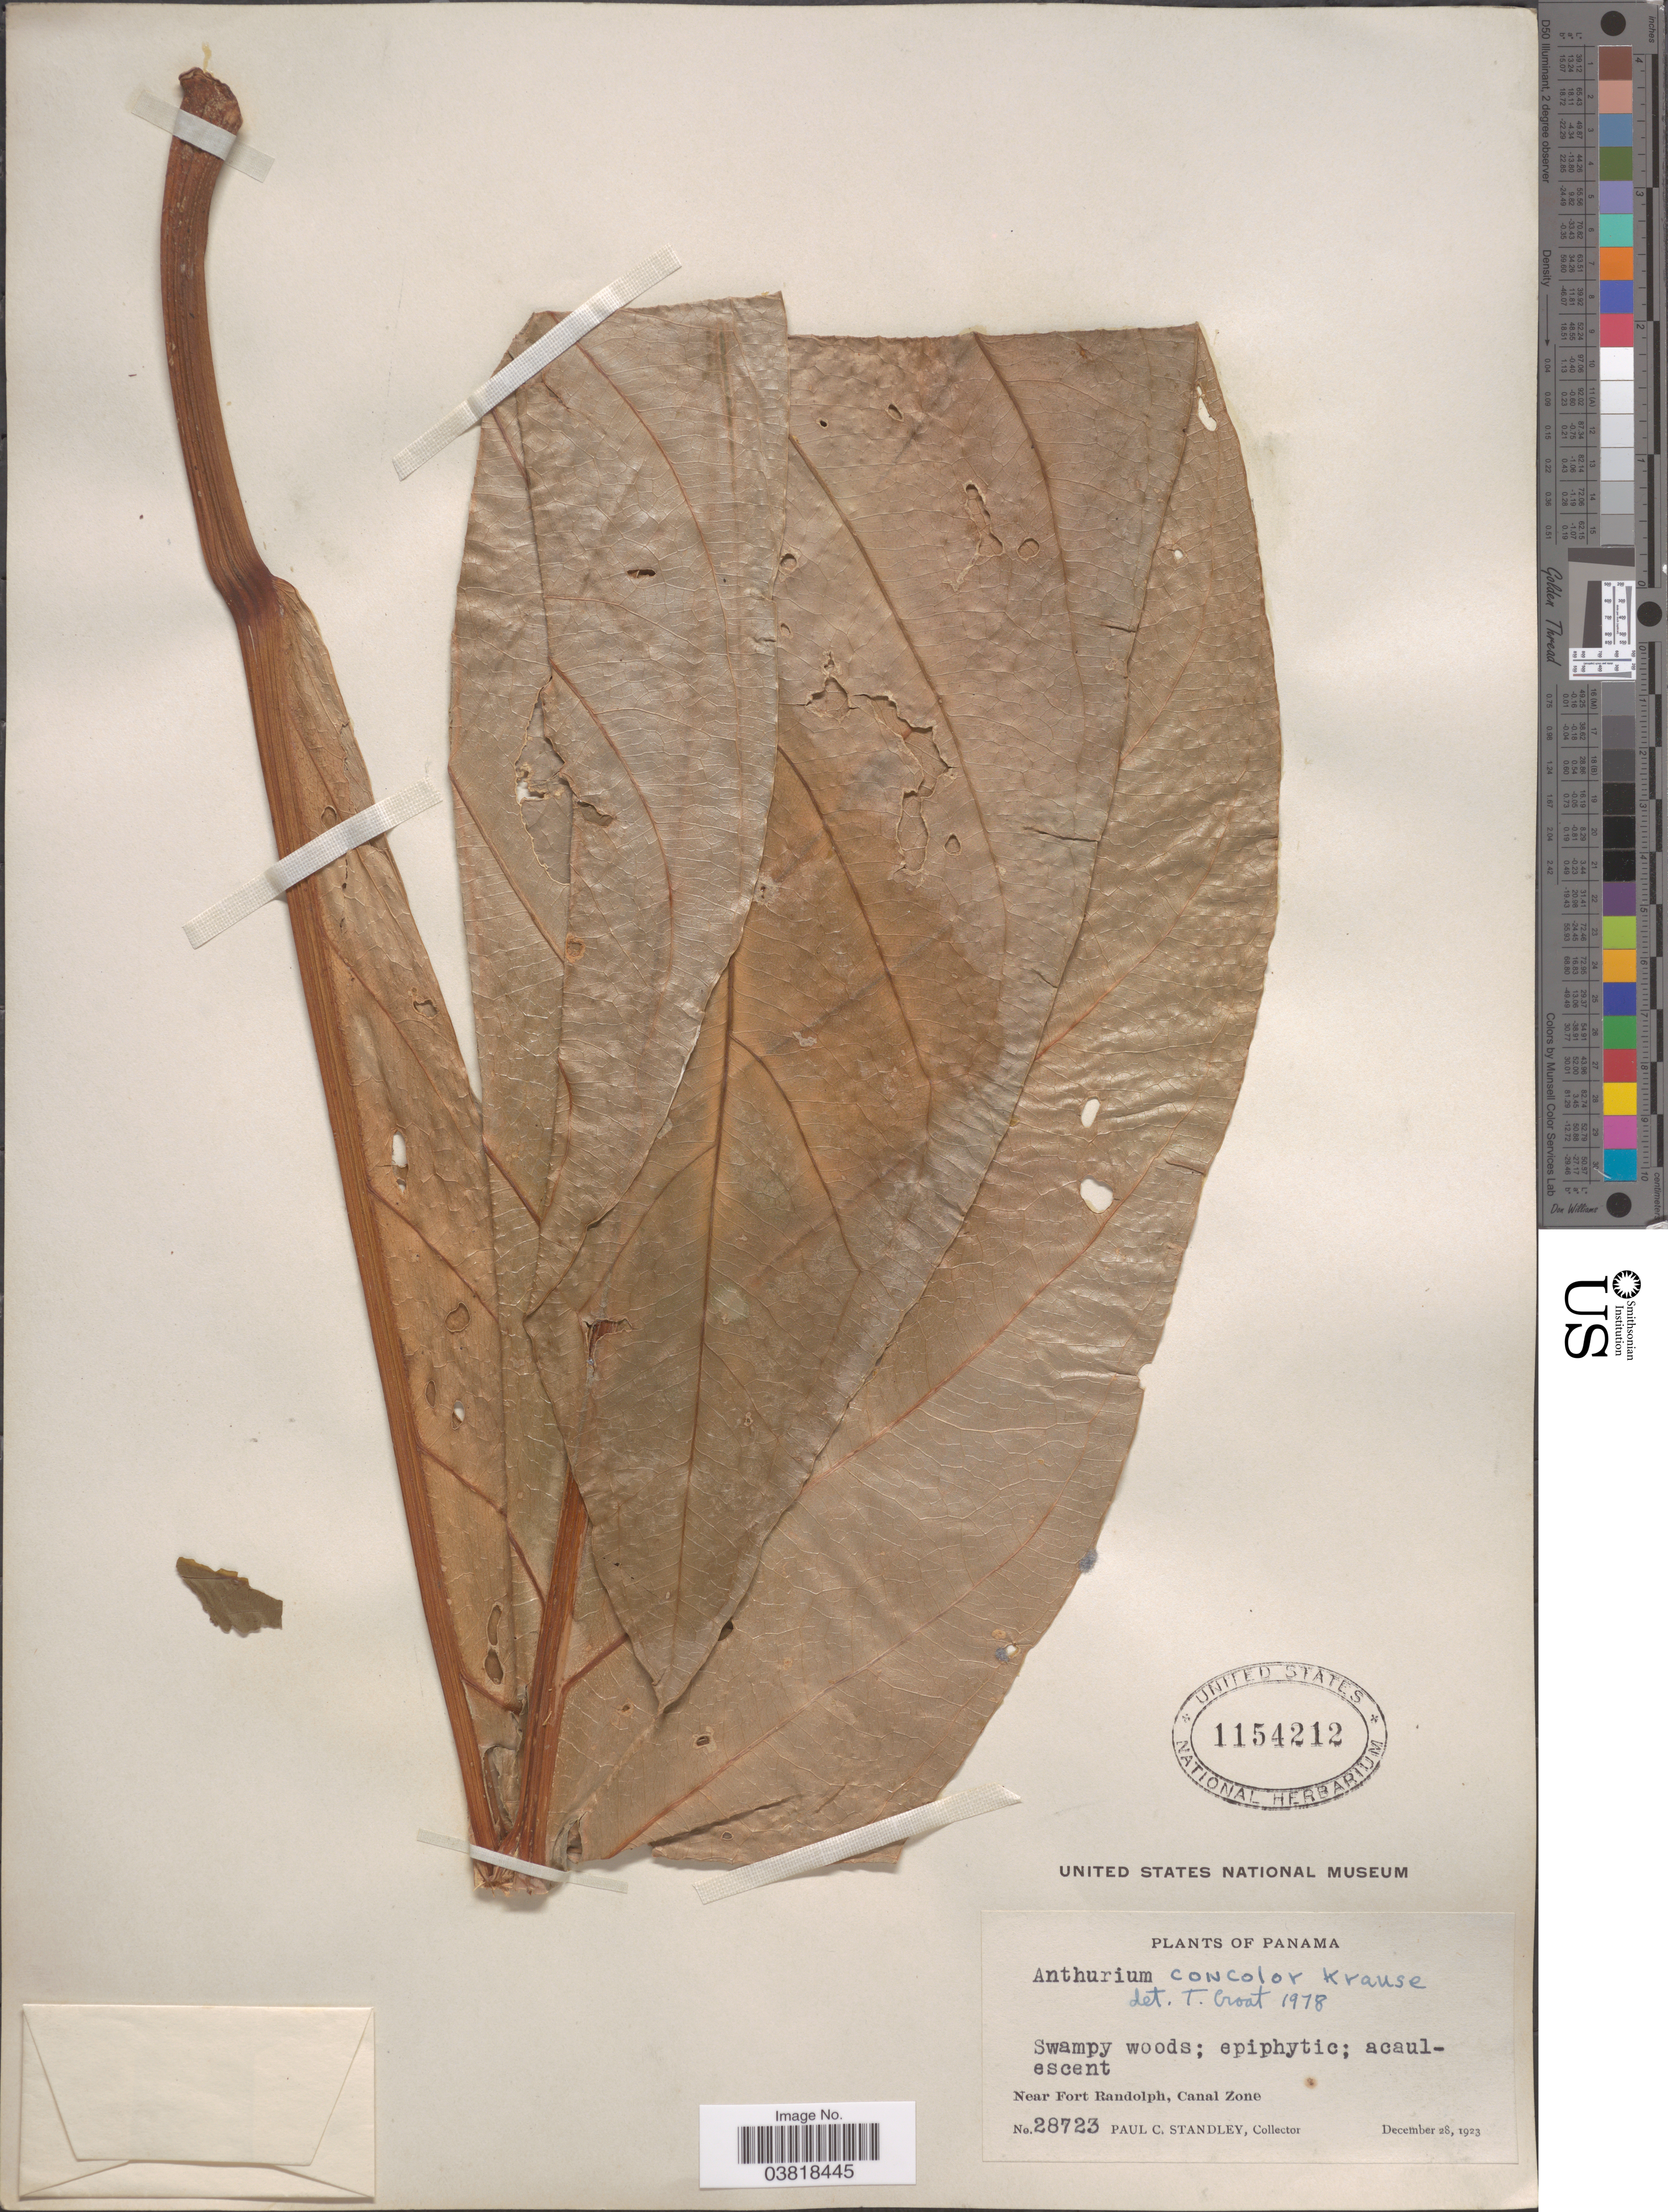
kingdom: Plantae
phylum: Tracheophyta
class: Liliopsida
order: Alismatales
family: Araceae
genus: Anthurium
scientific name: Anthurium concolor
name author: K. Krause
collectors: P. C. Standley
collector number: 28723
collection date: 1923-12-28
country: Panama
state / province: Colón / Panamá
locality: Near Fort Randolph, Canal Zone.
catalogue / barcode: US 1154212